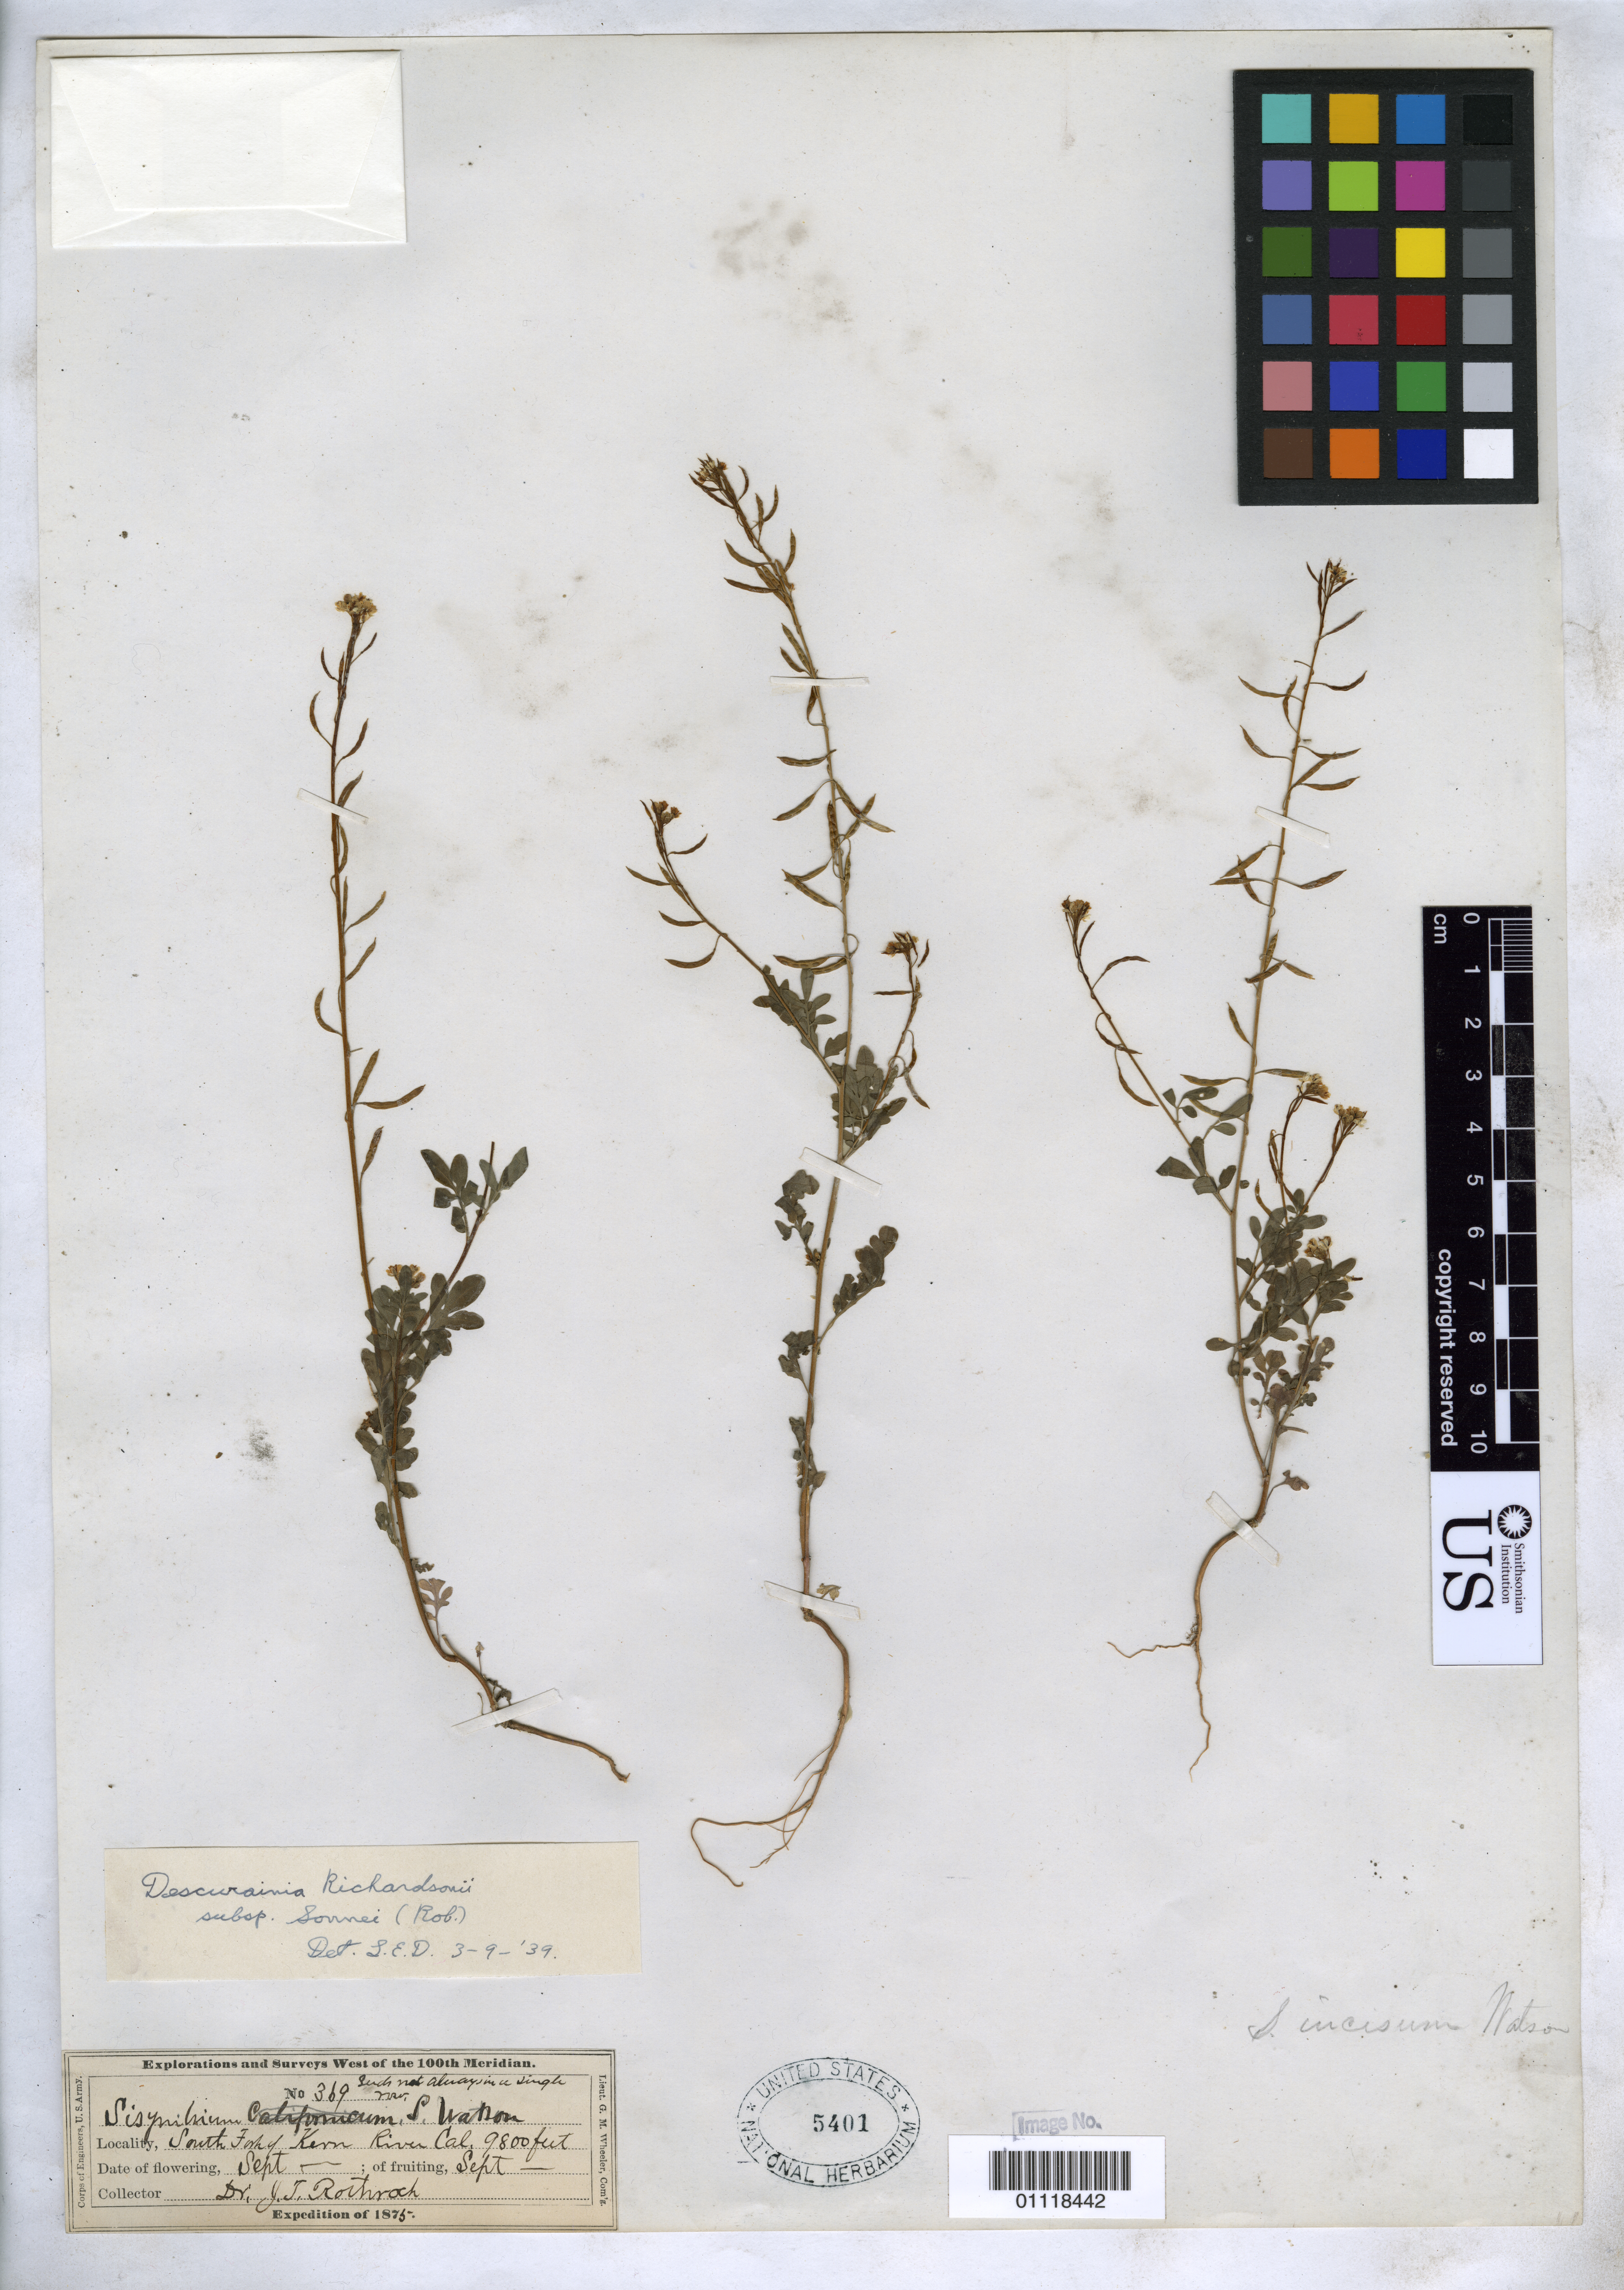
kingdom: Plantae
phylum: Tracheophyta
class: Magnoliopsida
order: Brassicales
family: Brassicaceae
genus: Descurainia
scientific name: Descurainia richardsonii subsp. incisa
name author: (Engelm. ex A. Gray) Detling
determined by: Detling, L. E.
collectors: J. T. Rothrock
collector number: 369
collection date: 1875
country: United States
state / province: California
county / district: Kern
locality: South Fork of Kern River.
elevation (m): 2987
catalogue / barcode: US 5401